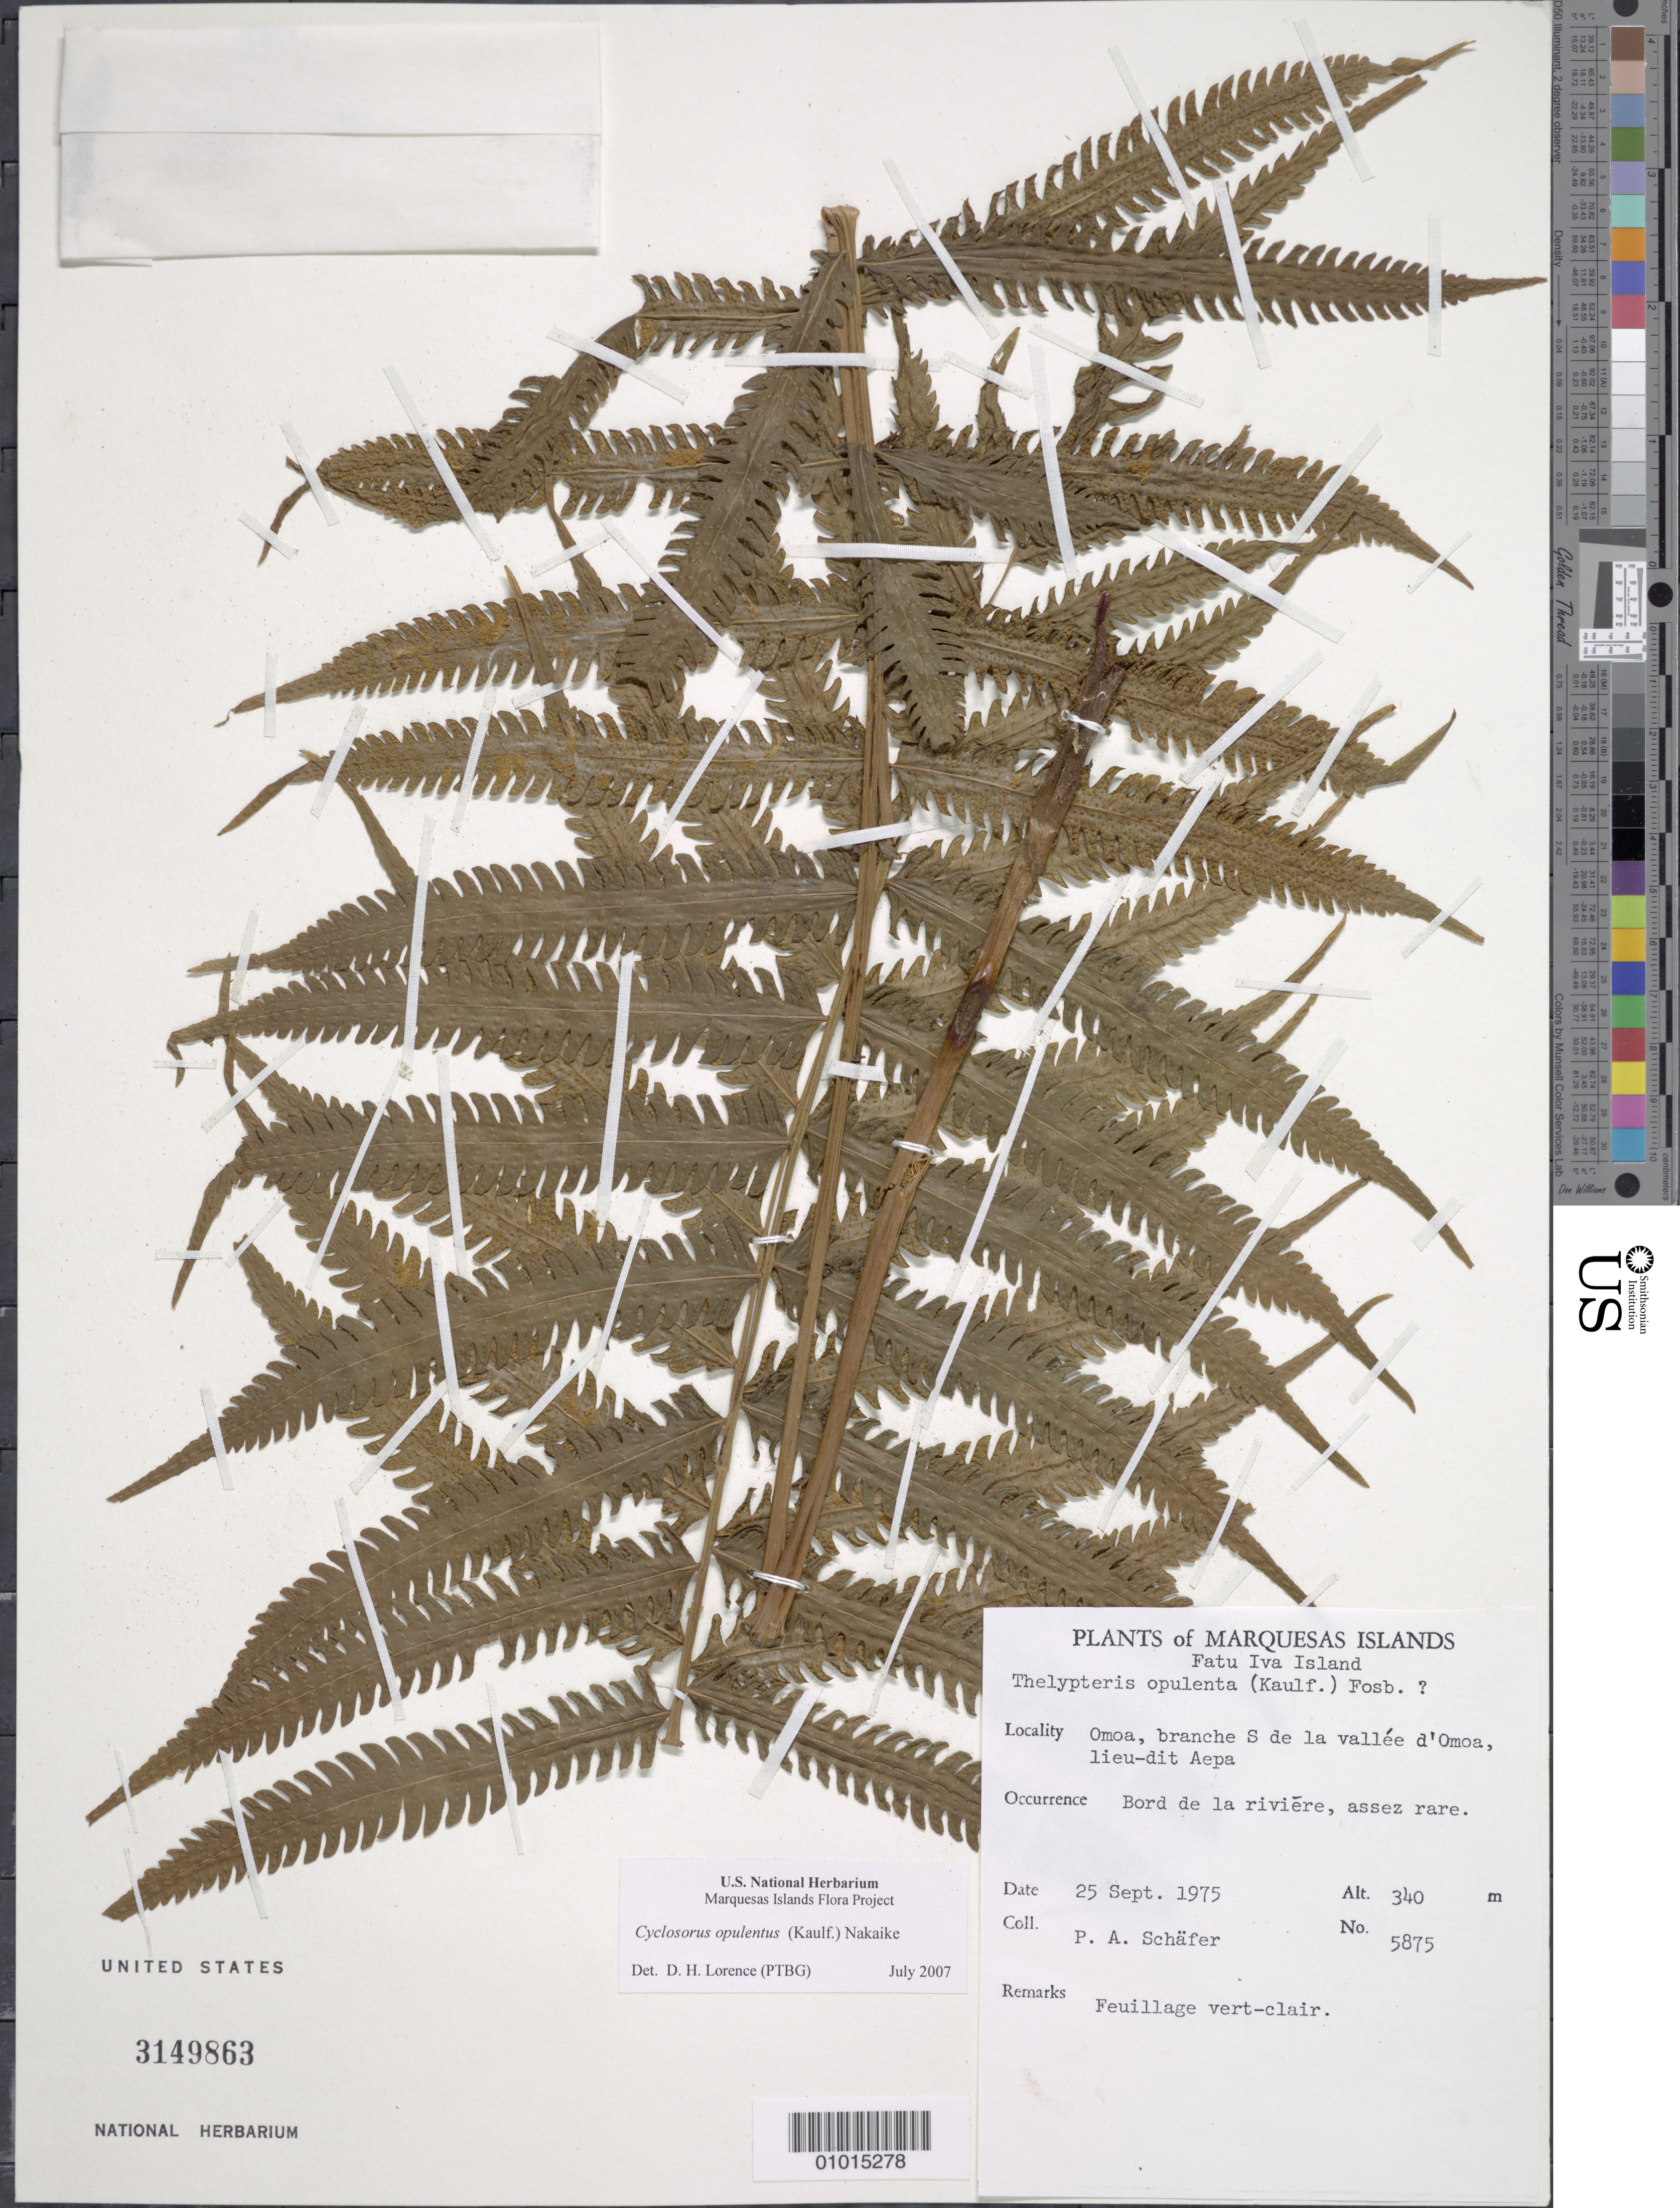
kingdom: Plantae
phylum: Tracheophyta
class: Polypodiopsida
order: Polypodiales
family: Thelypteridaceae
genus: Amphineuron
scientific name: Amphineuron opulentum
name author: (Kaulf.) Holttum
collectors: P. A. Schäfer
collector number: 5875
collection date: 1975-09-25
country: French Polynesia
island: Fatu Hiva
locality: Omoa, branche S de la vallée d'Omoa, lieu-dit Aepa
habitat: Bord de la riviére; assez rare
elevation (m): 340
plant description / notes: = Amphineuron opulentum(Kaulf.) Holtt.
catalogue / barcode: US 3149863